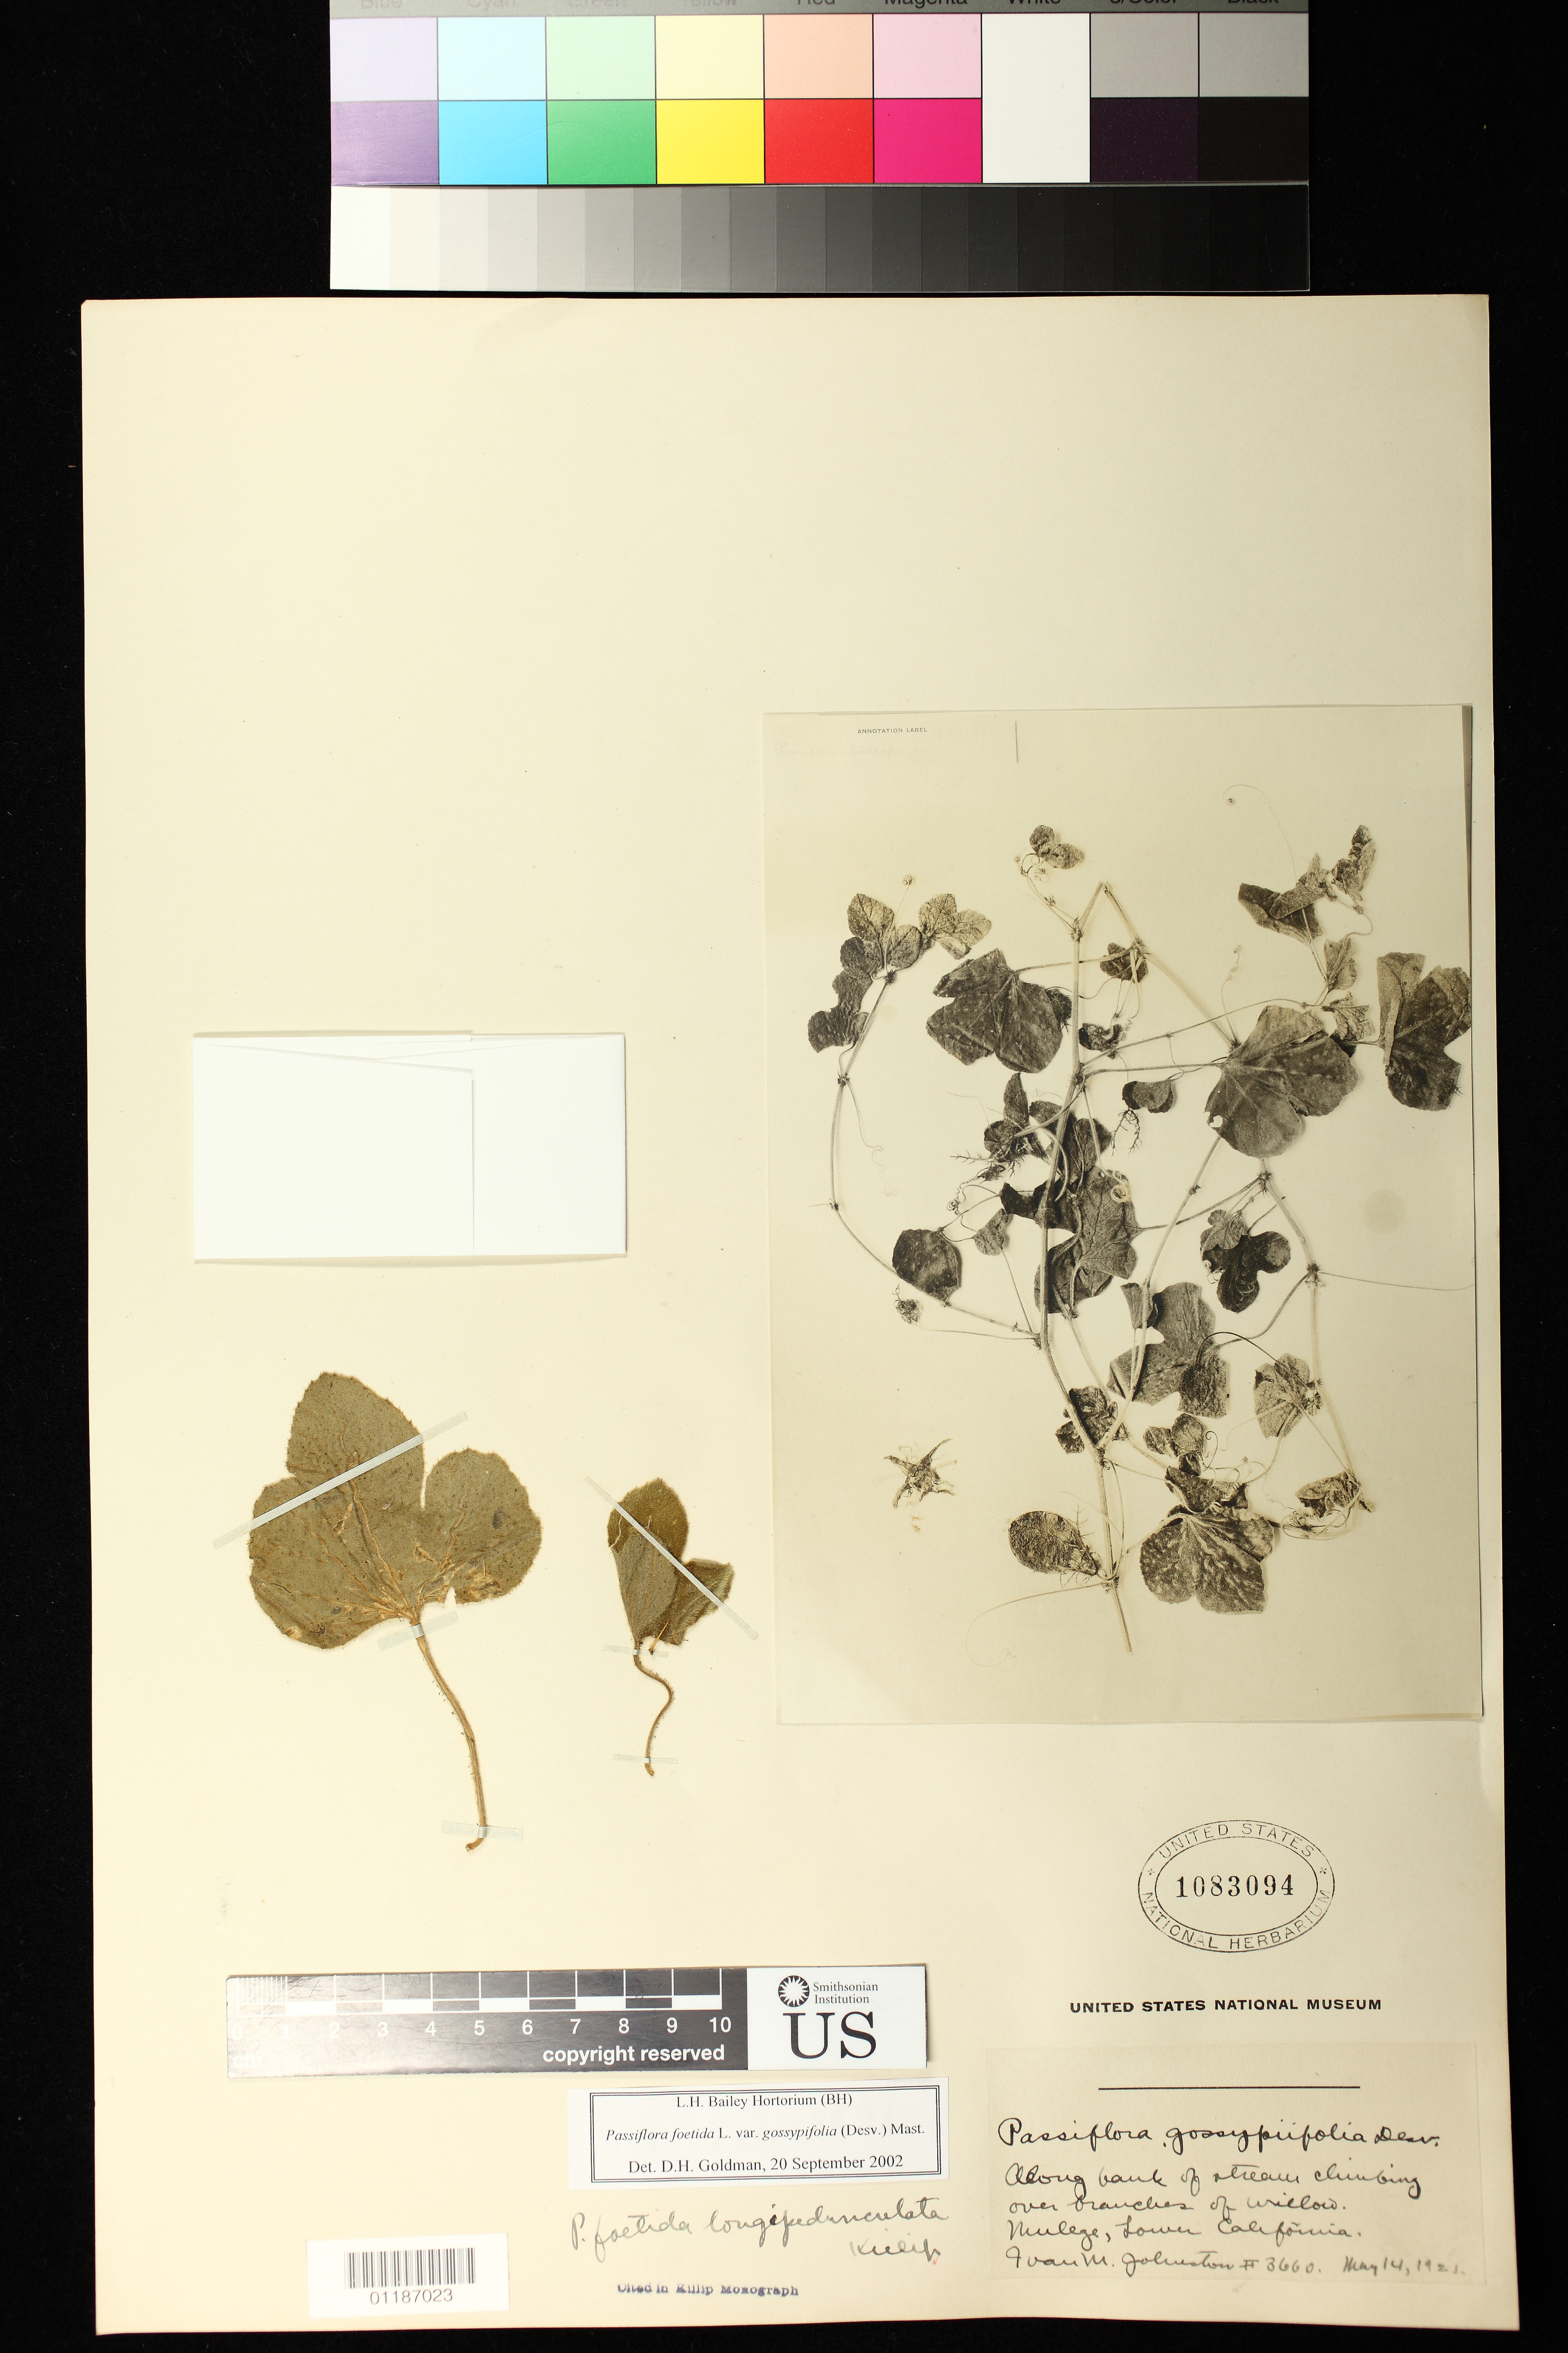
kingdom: Plantae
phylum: Tracheophyta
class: Magnoliopsida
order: Malpighiales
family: Passifloraceae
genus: Passiflora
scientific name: Passiflora foetida var. longipedunculata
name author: Killip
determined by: Svoboda, H. T.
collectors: I.M. Johnston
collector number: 3660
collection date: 1921-05-14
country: Mexico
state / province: Baja California Sur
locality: Mulege. Along bank of stream climbing over branches of willow.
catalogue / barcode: US 1083094